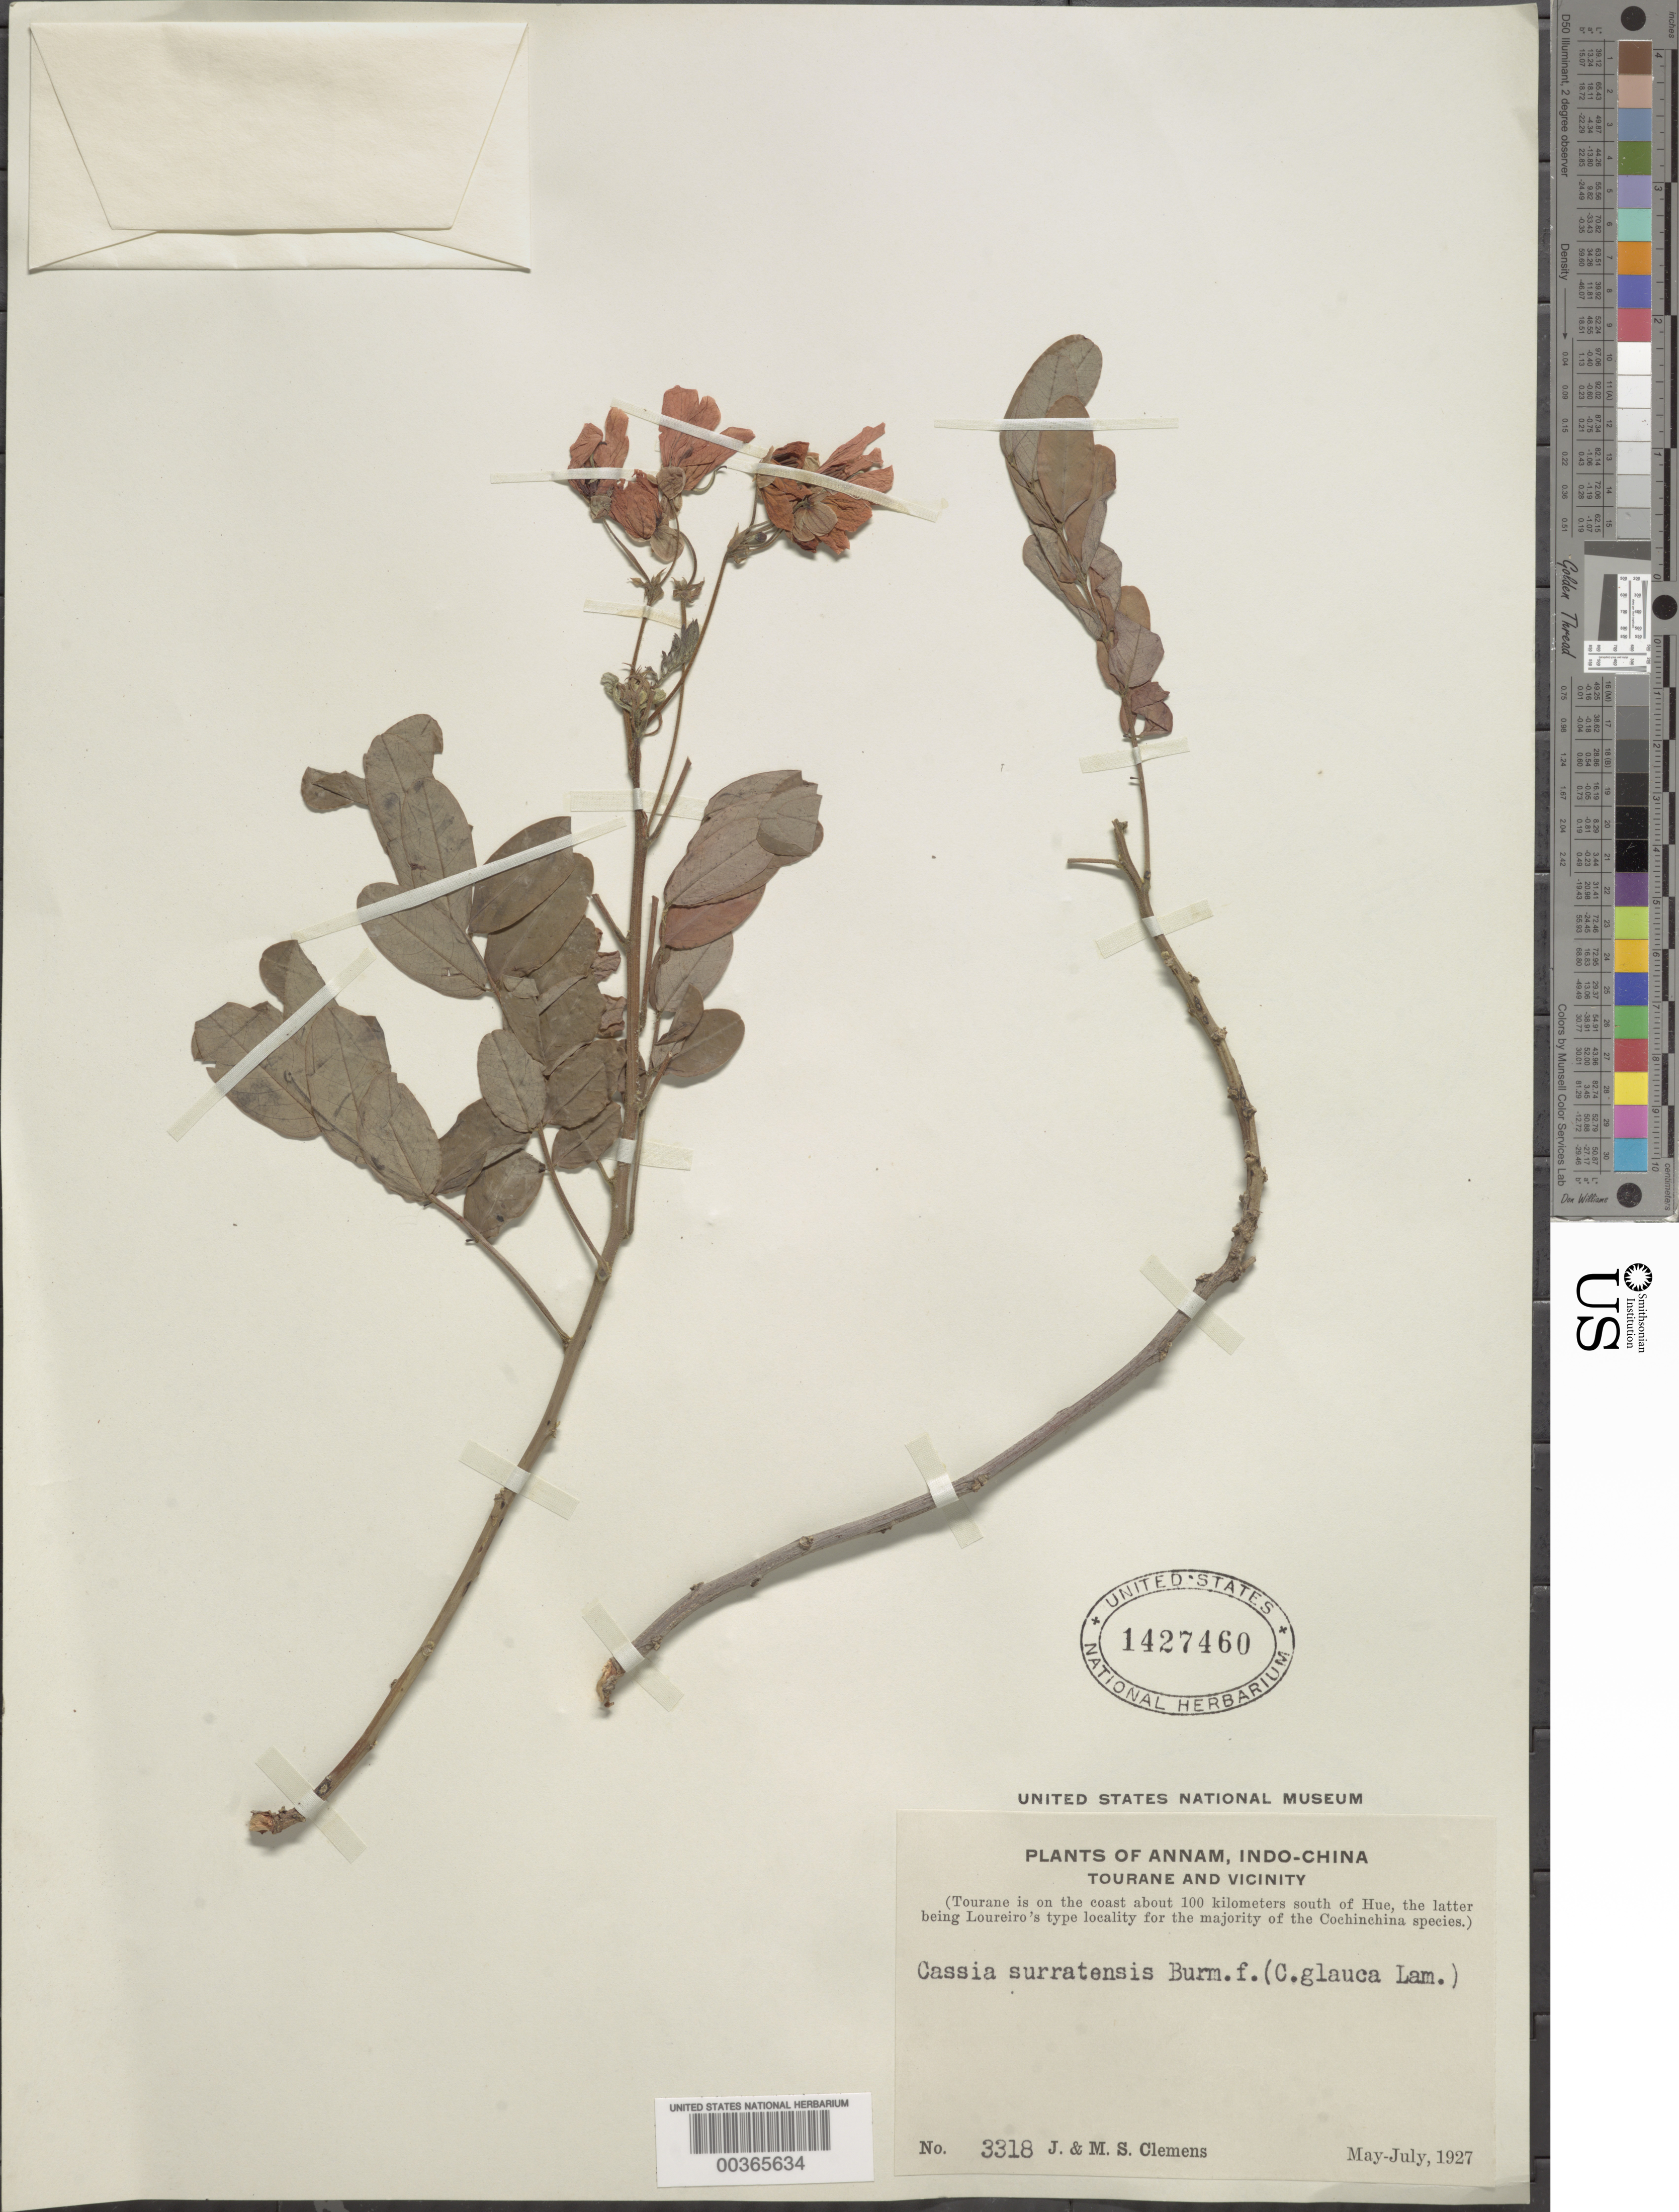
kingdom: Plantae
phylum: Tracheophyta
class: Magnoliopsida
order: Fabales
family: Fabaceae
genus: Senna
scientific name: Senna surattensis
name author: (Burm. f.) H.S. Irwin & Barneby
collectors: J. Clemens & M. S. Clemens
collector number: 3318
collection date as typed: May 1927 to -- Jul 1927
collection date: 1927-05/1927-07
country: Vietnam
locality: Tourane and vicinity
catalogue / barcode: US 1427460